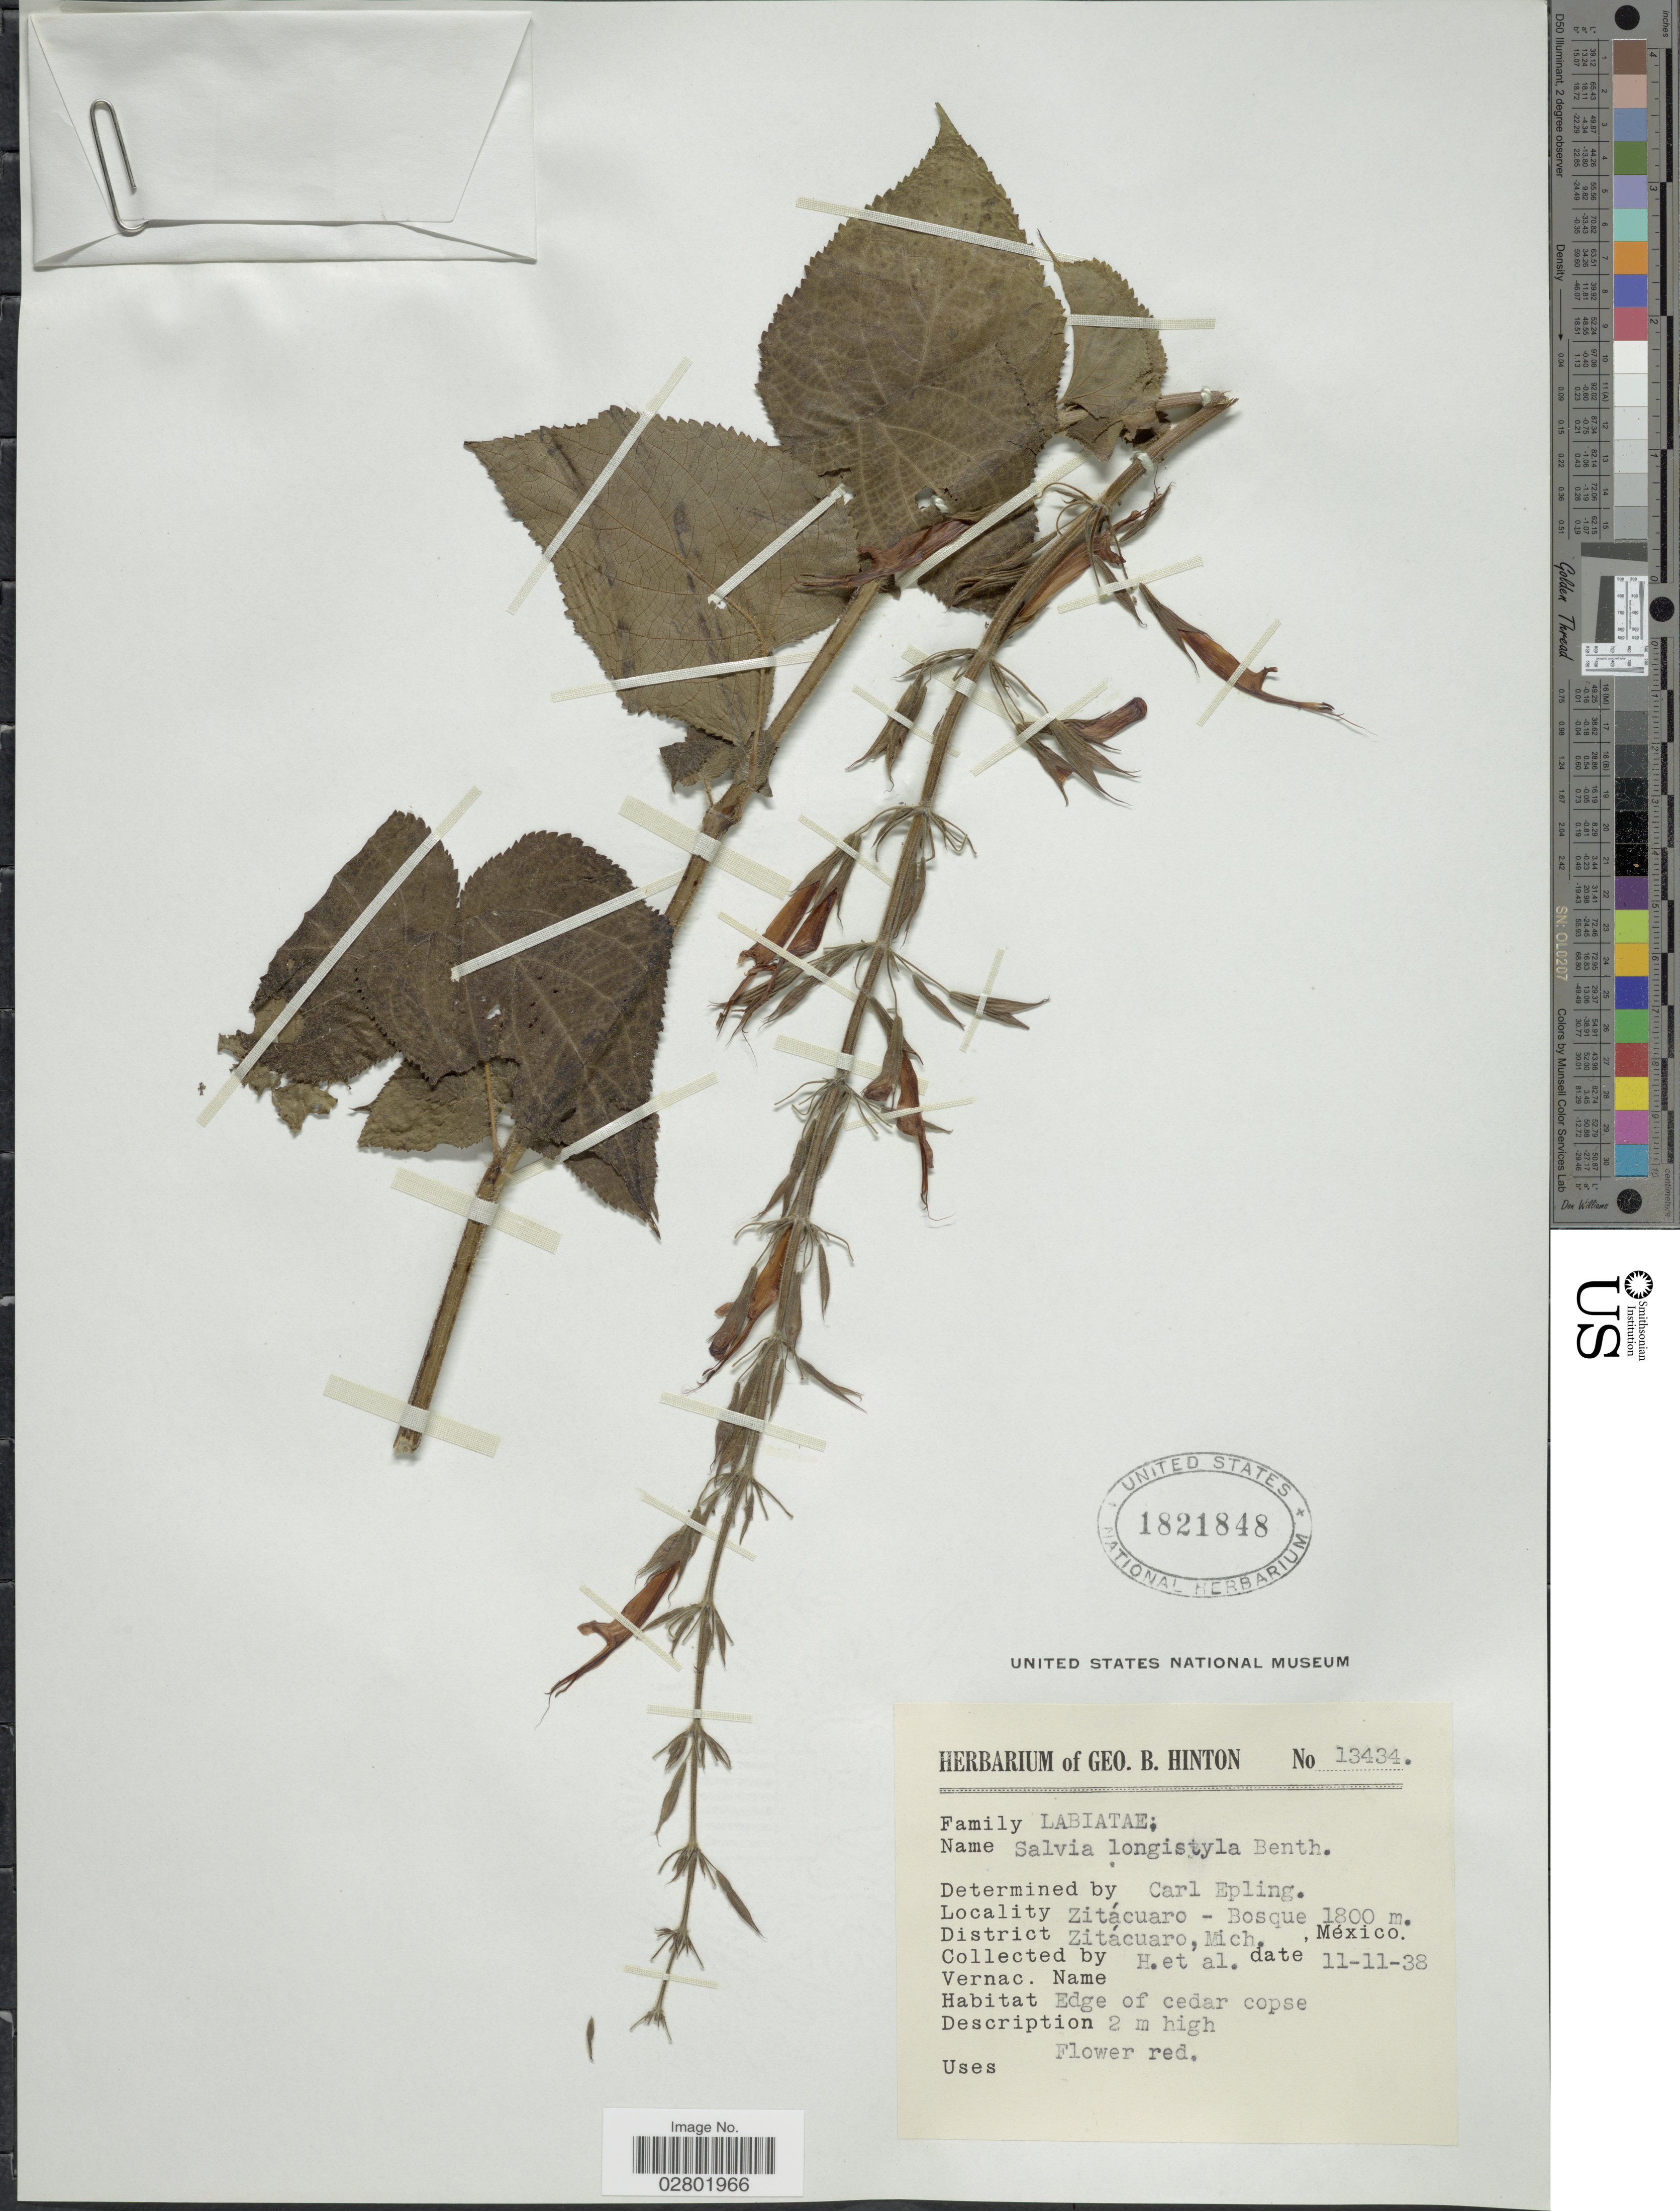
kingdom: Plantae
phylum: Tracheophyta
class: Magnoliopsida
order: Lamiales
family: Lamiaceae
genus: Salvia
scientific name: Salvia longistyla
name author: Benth.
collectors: G. B. Hinton & et al.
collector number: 13434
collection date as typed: Transcribed d/m/y: 11/11/38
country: Mexico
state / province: Michoacán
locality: Zitácuaro - Bosque, District Zitácuaro.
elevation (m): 1800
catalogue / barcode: US 1821848